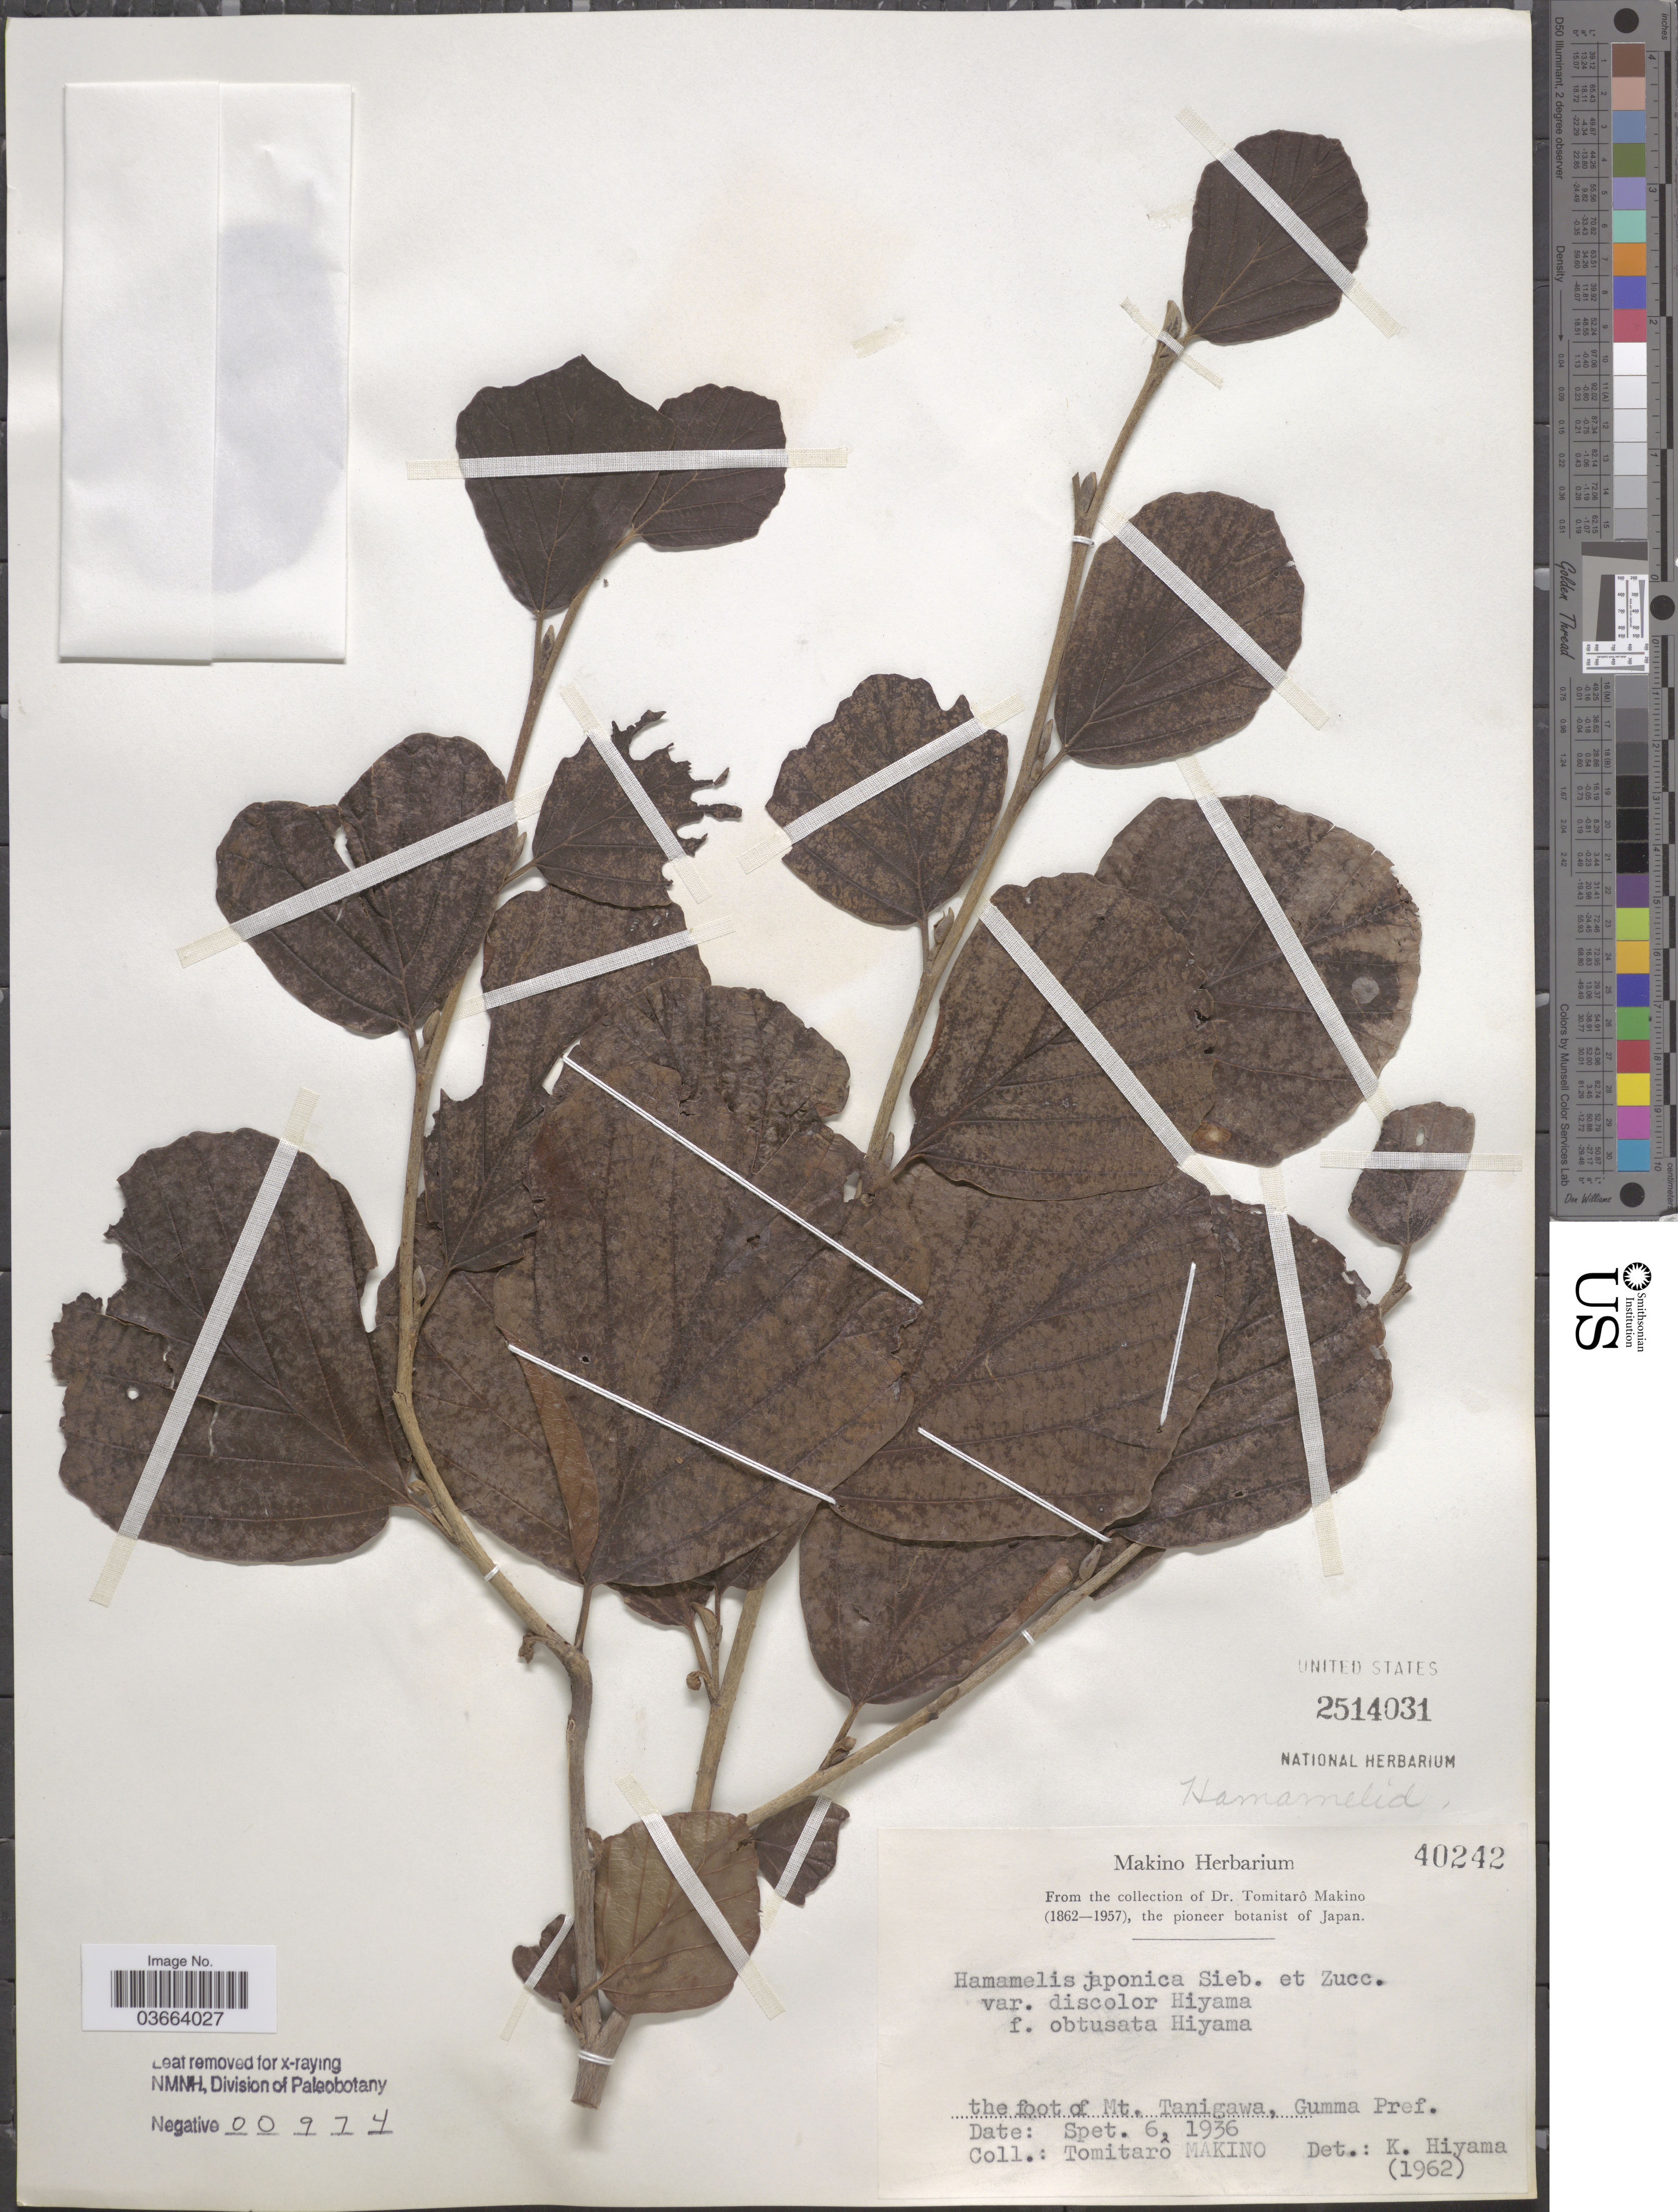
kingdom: Plantae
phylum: Tracheophyta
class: Magnoliopsida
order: Saxifragales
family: Hamamelidaceae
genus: Hamamelis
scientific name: Hamamelis japonica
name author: Siebold & Zucc.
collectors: T. Makino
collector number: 40242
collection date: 1936-09-06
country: Japan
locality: The foot of MT. Tanigawa, Gumma Pref.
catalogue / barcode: US 2514031